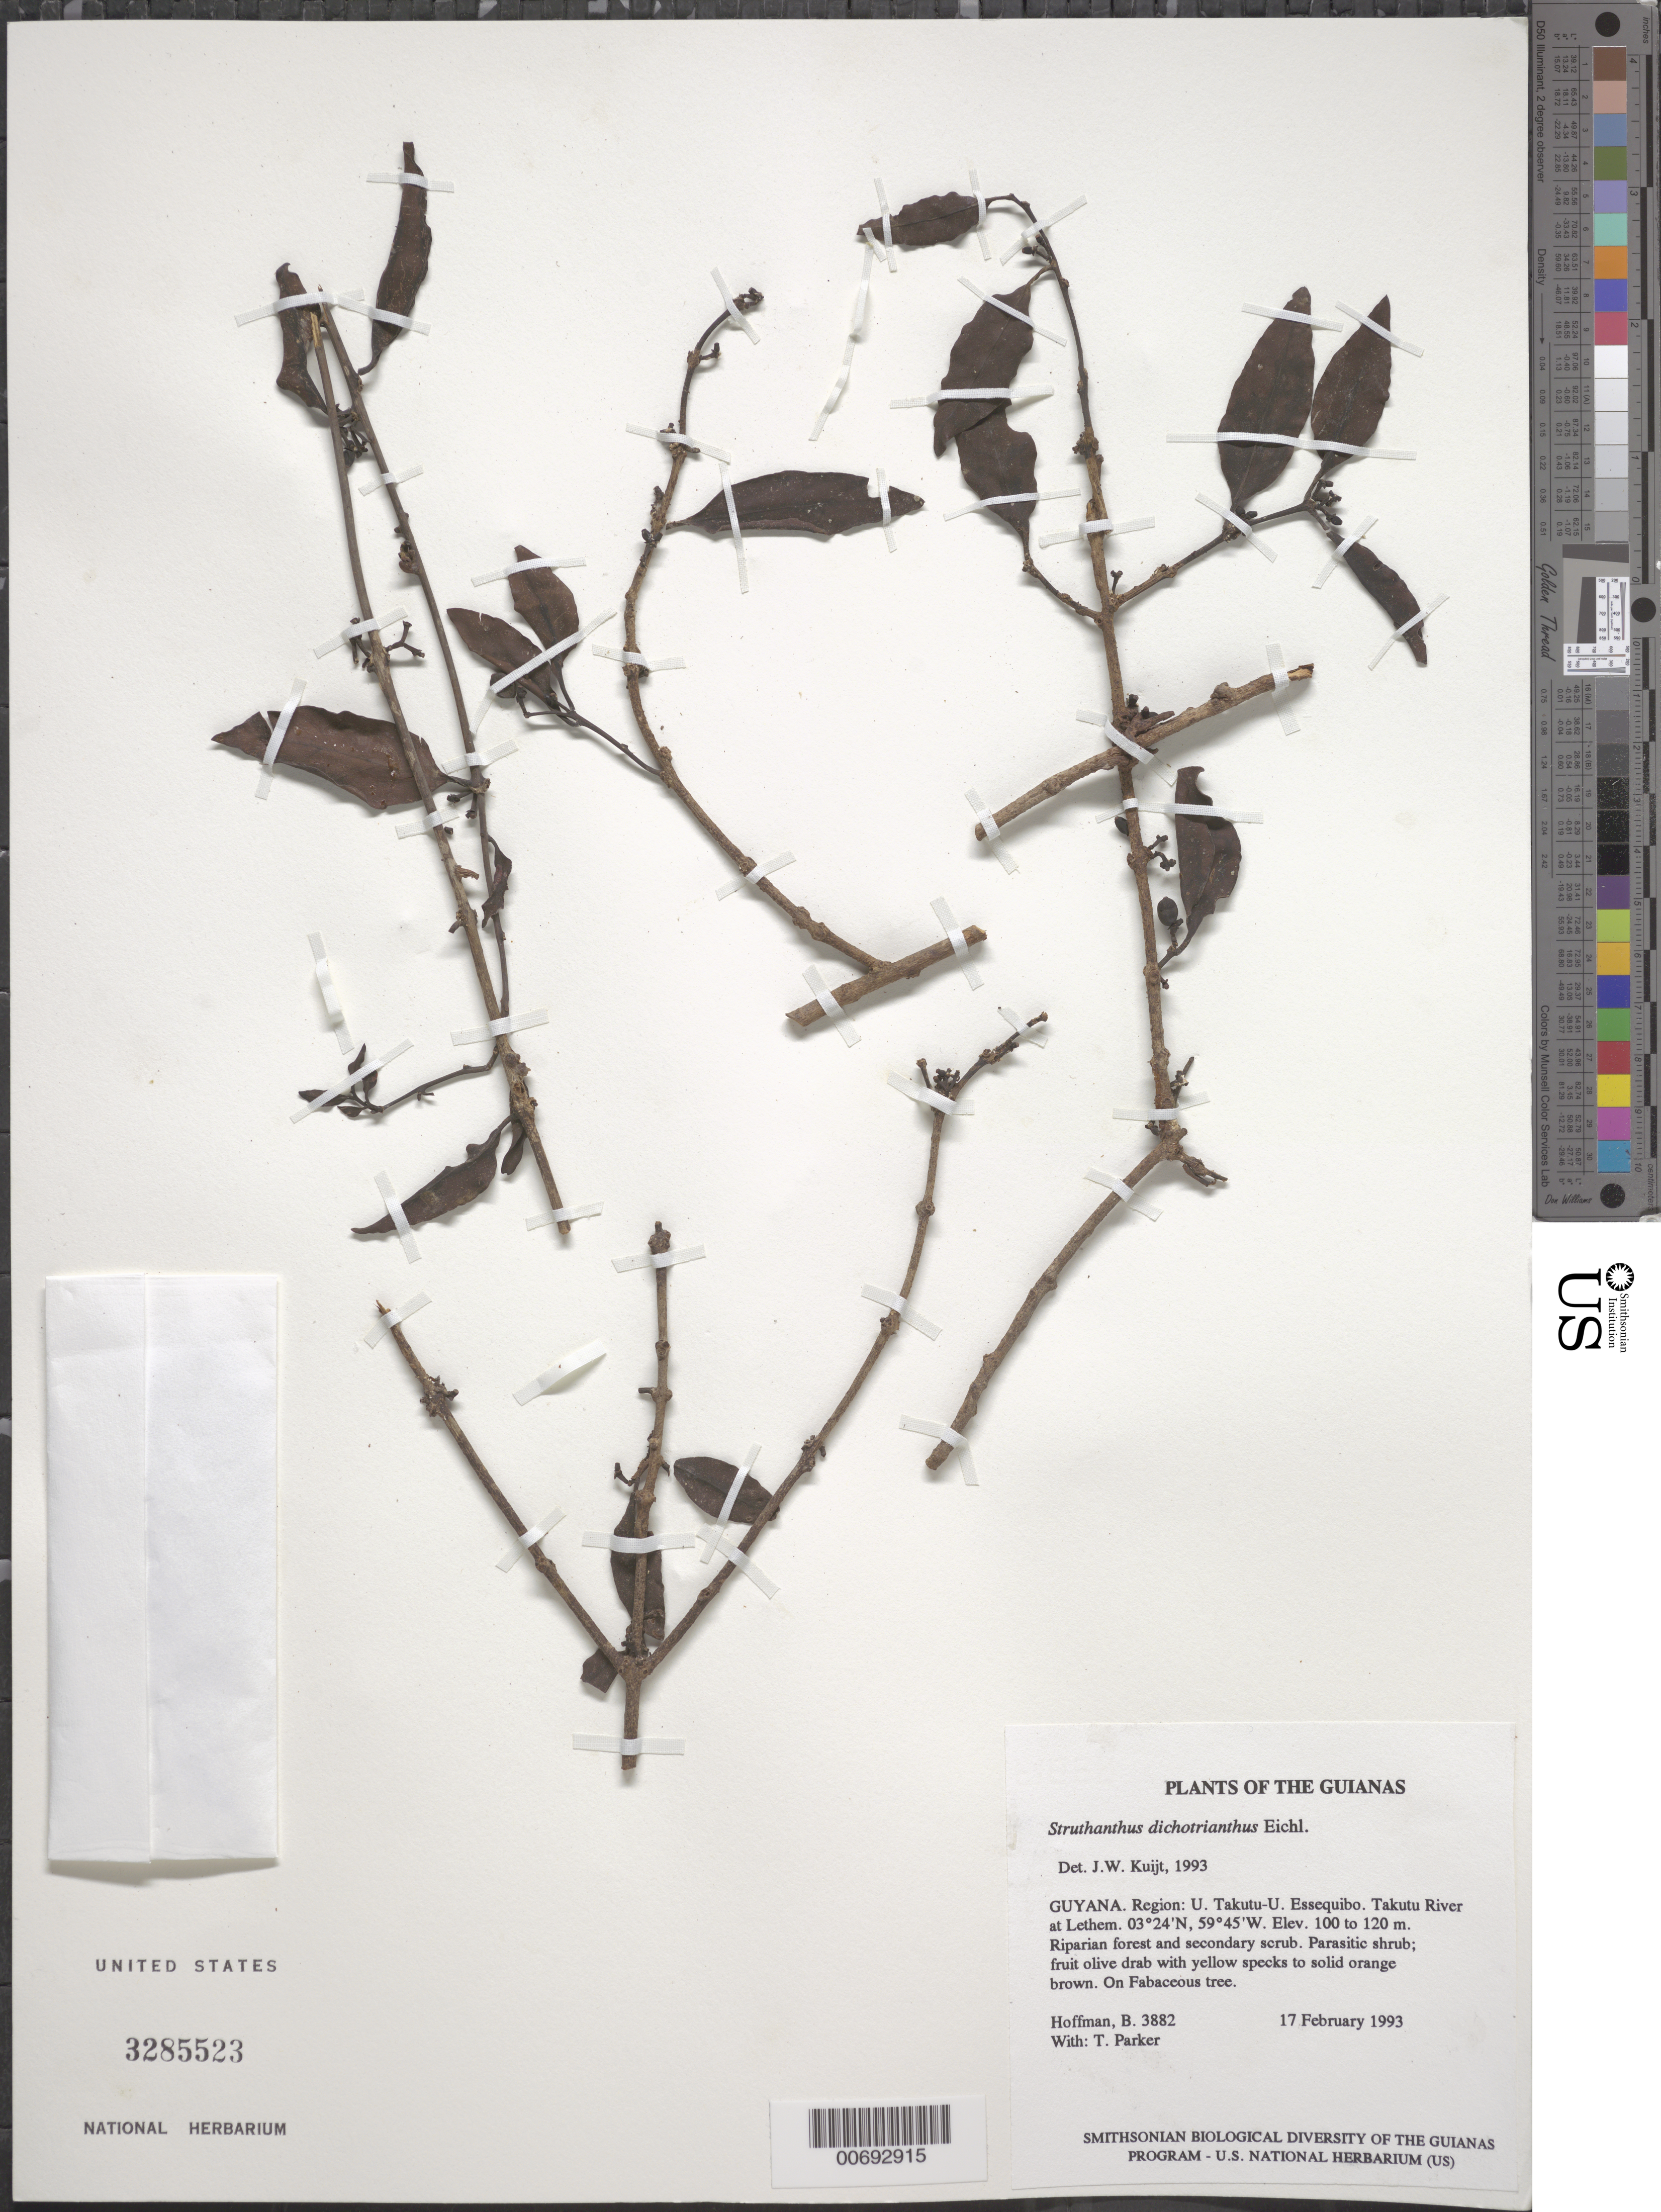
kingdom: Plantae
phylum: Tracheophyta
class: Magnoliopsida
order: Santalales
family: Loranthaceae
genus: Struthanthus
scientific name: Struthanthus dichotrianthus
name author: Eichler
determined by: Kuijt, Job, (CANADA)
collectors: B. Hoffman & T. Parker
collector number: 3882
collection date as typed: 17 February 1993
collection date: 1993-02-17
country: Guyana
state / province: U. Takutu-U. Essequibo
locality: Takutu River at Lethem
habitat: Riparian forest and secondary scrub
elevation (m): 100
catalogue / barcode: US 3285523